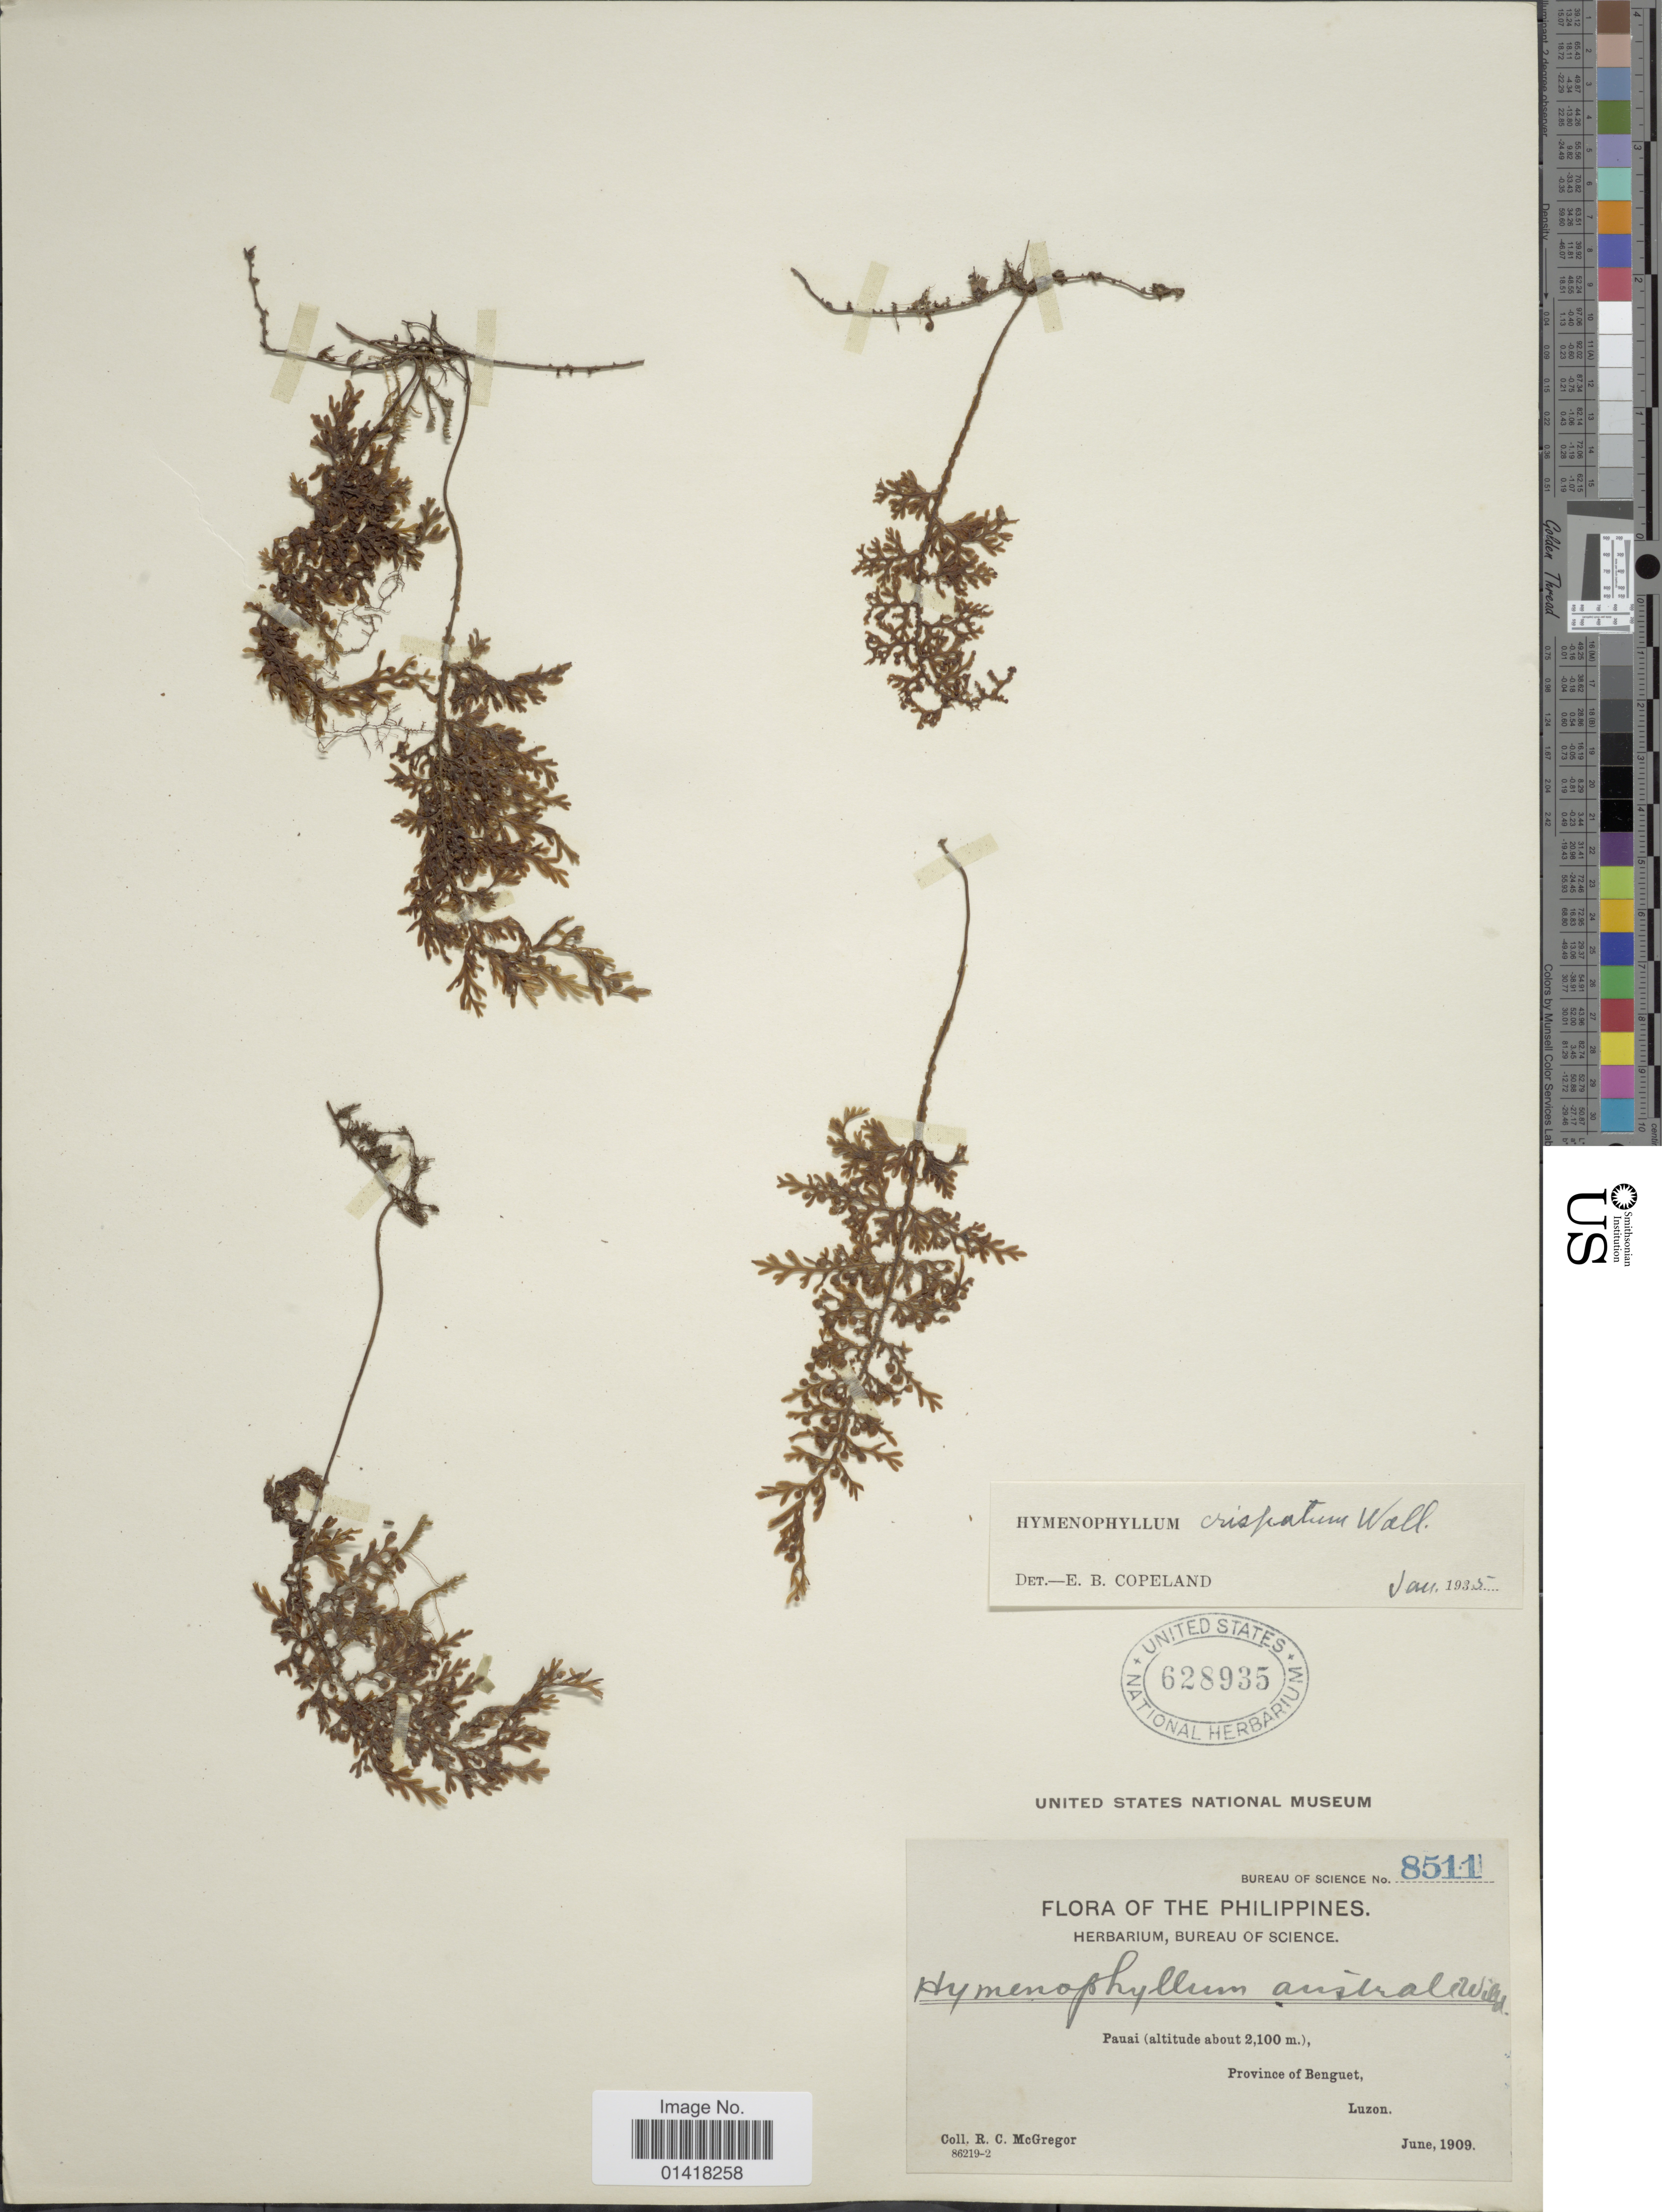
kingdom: Plantae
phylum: Tracheophyta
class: Polypodiopsida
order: Hymenophyllales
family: Hymenophyllaceae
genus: Hymenophyllum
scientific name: Hymenophyllum crispatum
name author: Wall. ex Hook. & Grev.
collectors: R. C. McGregor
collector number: Bureau of Science 8511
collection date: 1909-06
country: Philippines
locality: The Philippines. Pauai, Province of Benguet. Luzon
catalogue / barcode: US 628935